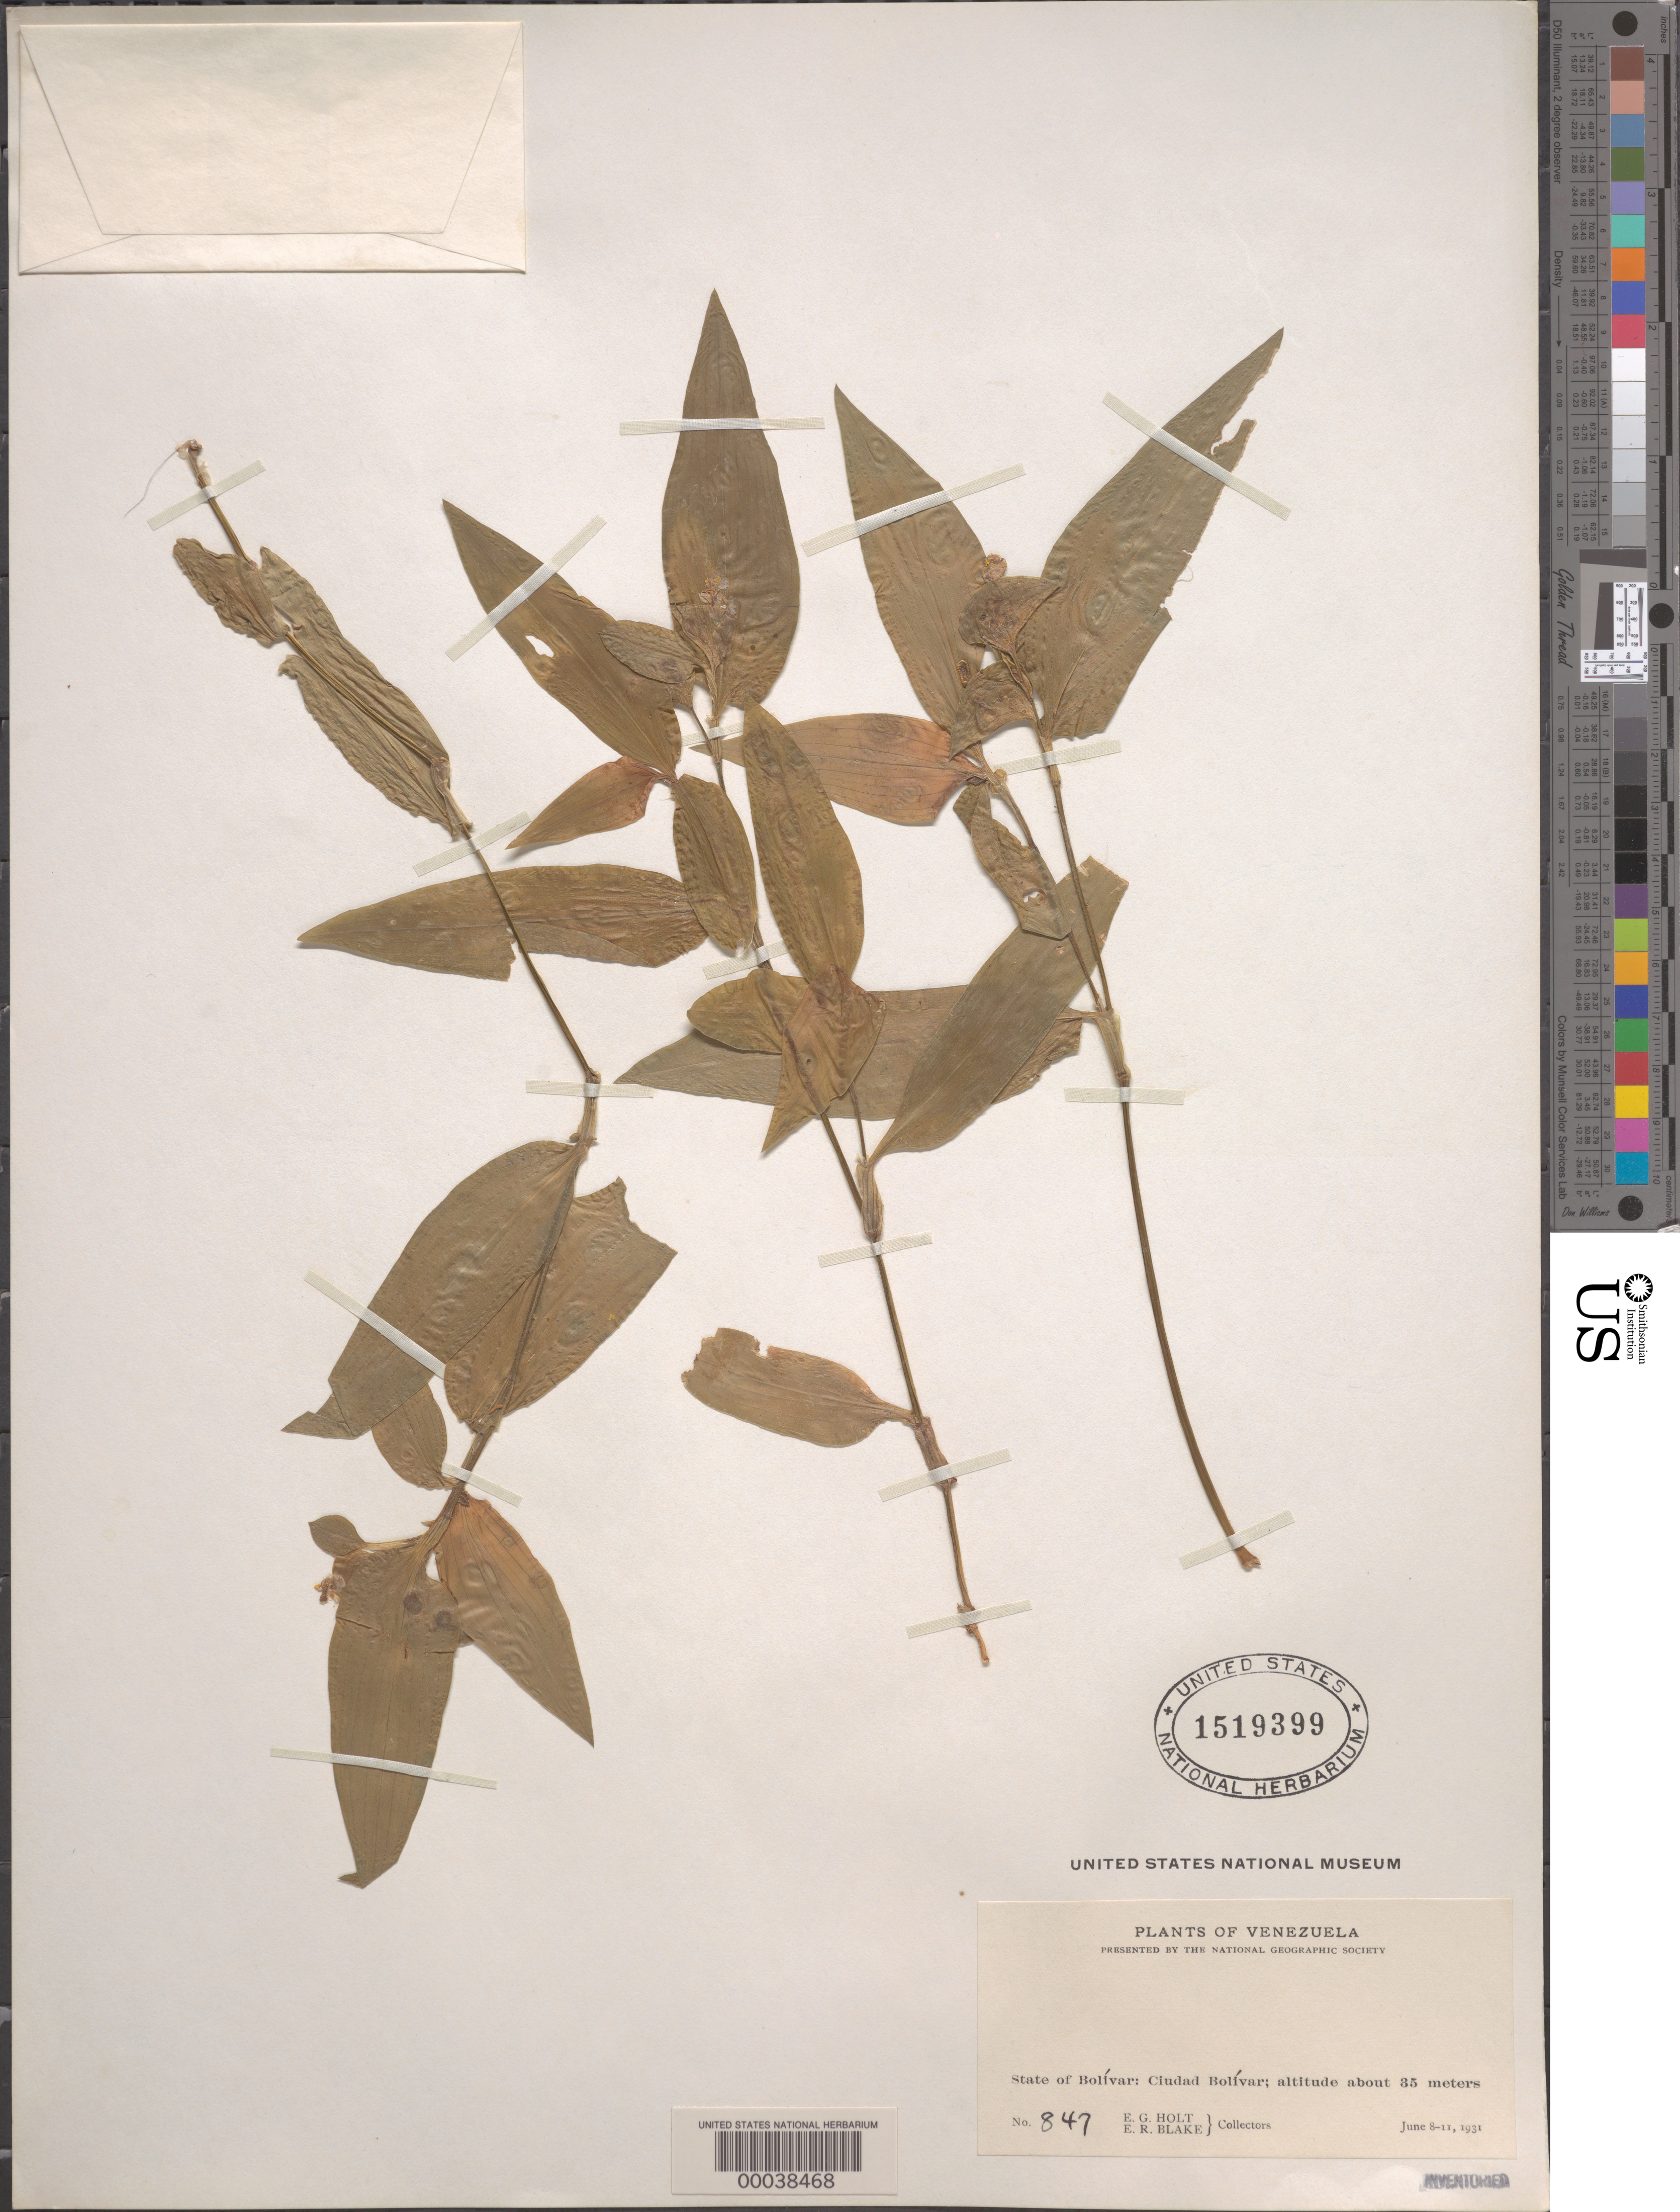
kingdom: Plantae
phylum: Tracheophyta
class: Liliopsida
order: Commelinales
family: Commelinaceae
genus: Commelina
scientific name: Commelina erecta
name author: L.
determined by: Faden, Robert B., (US), Smithsonian Institution - National Museum of Natural History (UNITED STATES)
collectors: E. Holt & E. R. Blake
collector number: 847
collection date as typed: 08 Jun 1931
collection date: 1931-06-08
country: Venezuela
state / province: Bolivar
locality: Ciudad bolivar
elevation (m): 35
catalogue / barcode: US 1519399